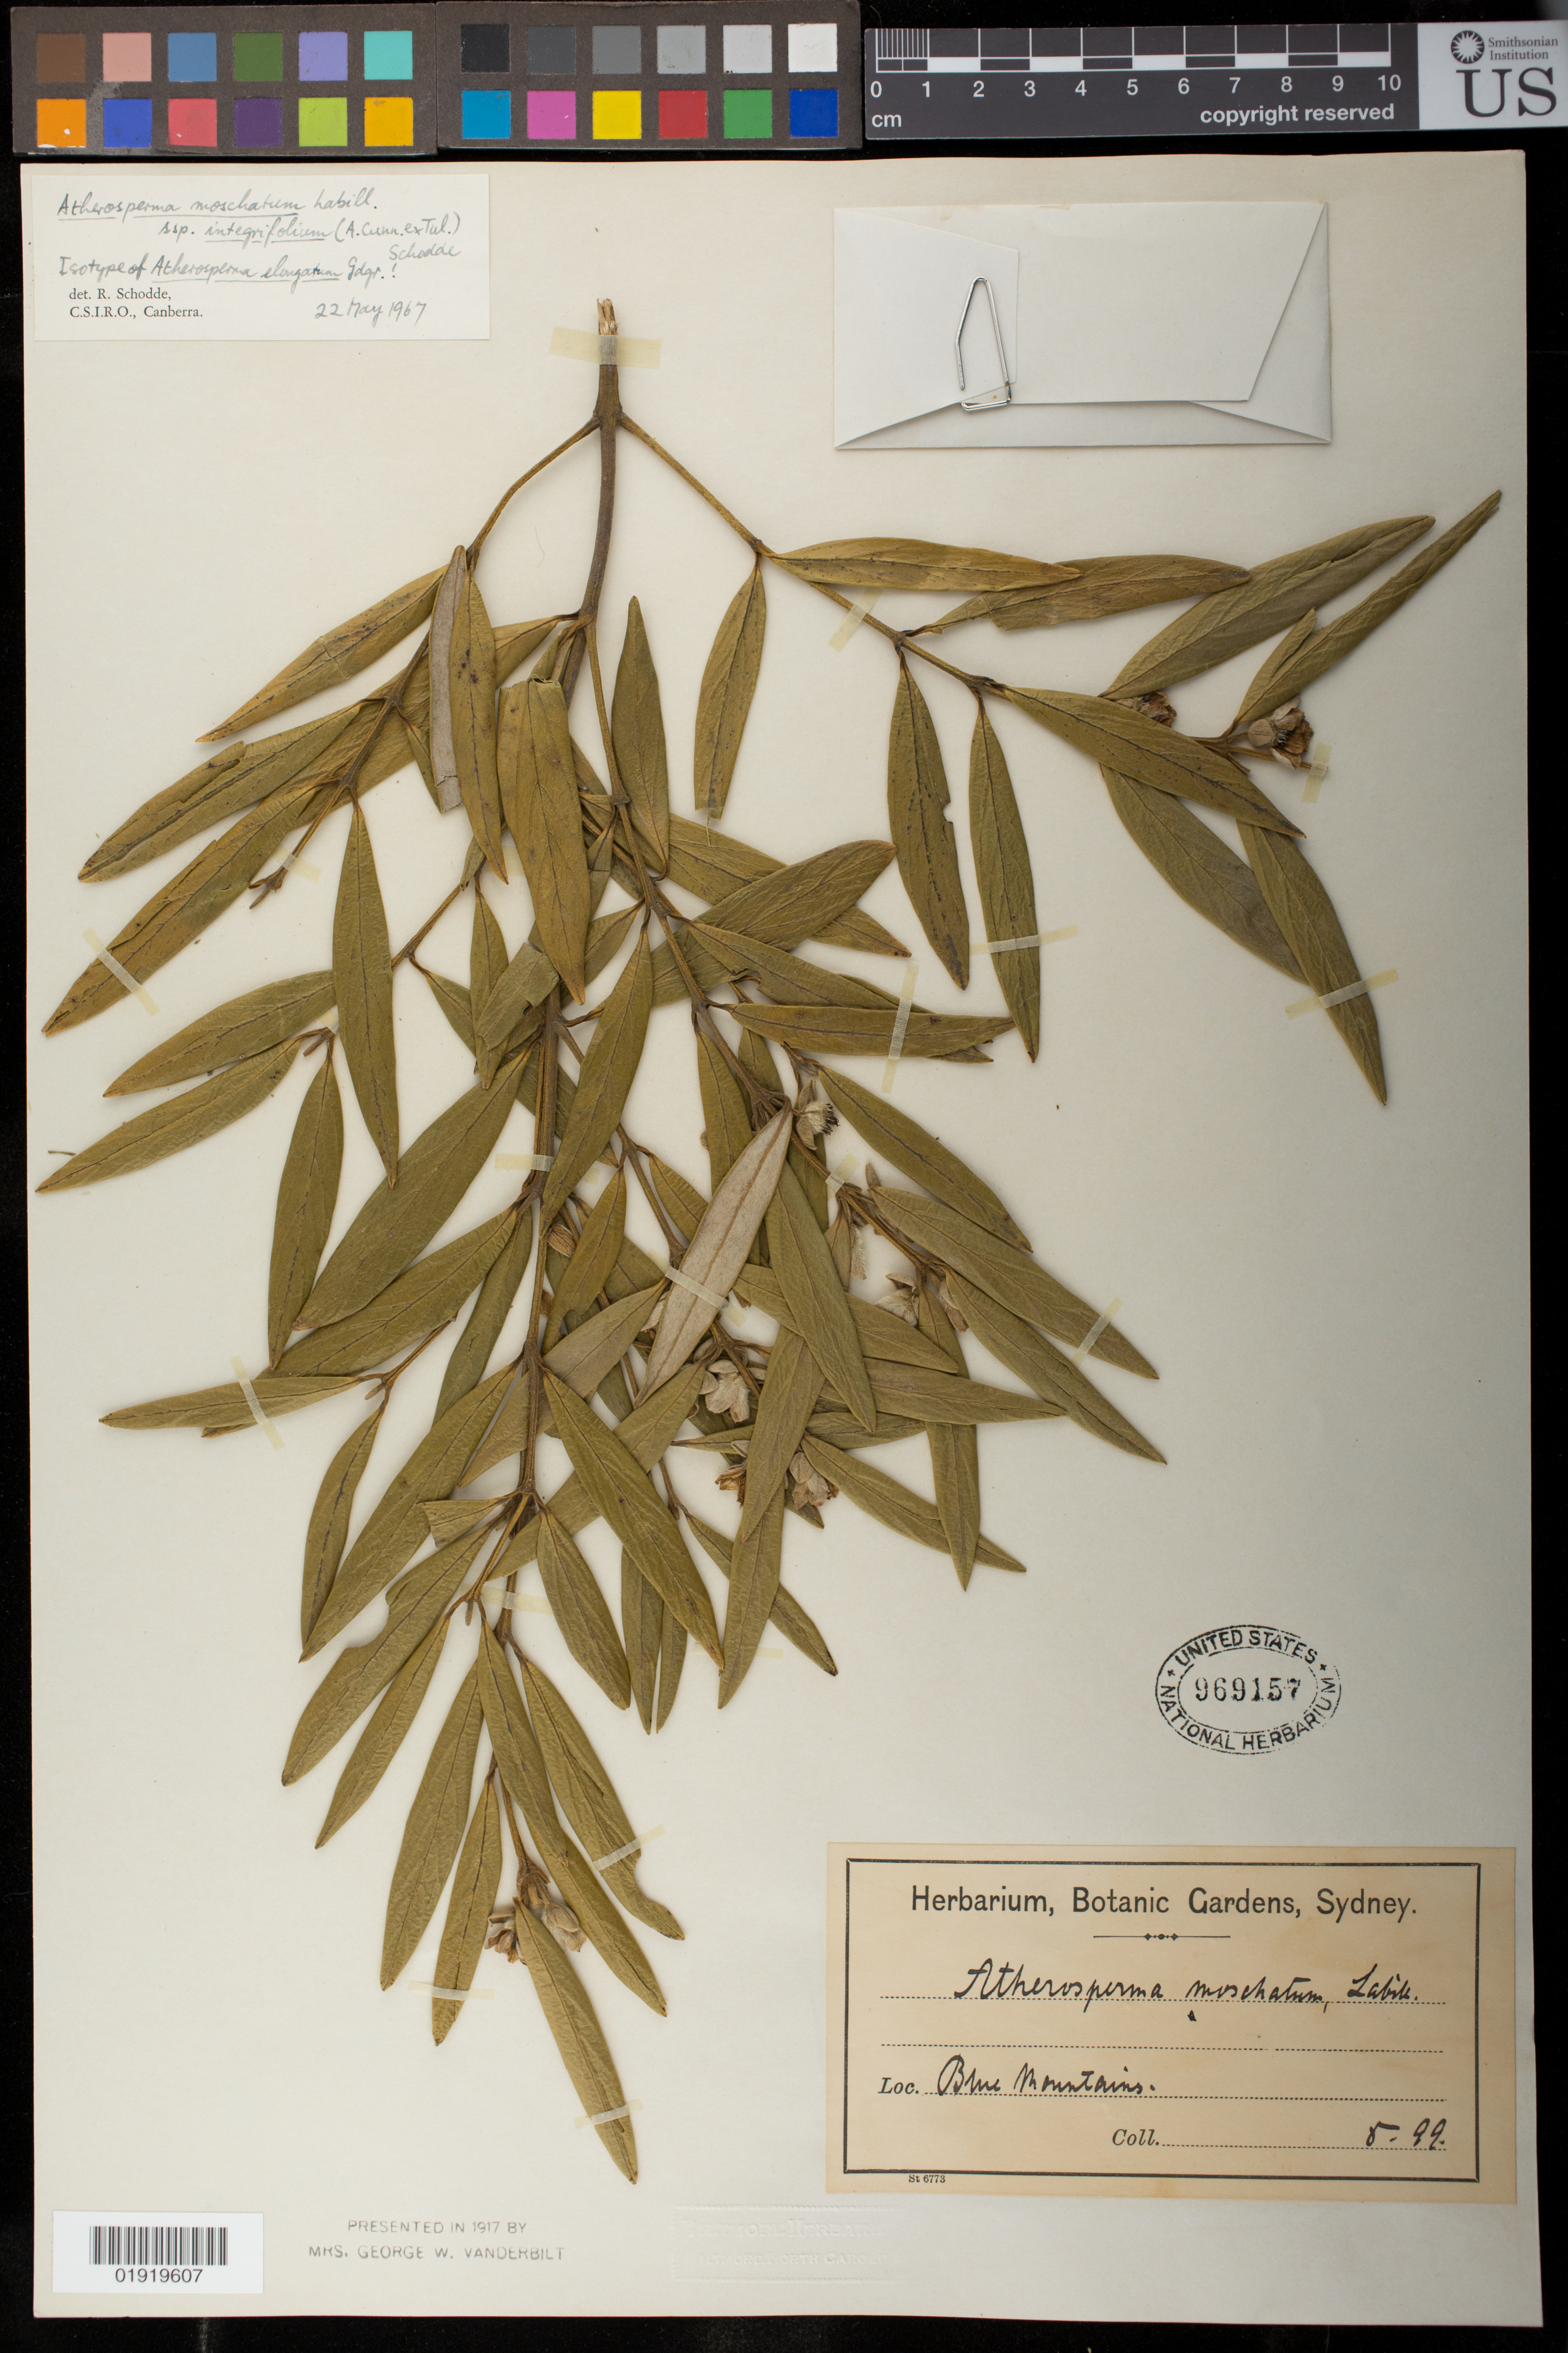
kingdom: Plantae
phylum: Tracheophyta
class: Magnoliopsida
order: Laurales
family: Atherospermataceae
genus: Atherosperma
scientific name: Atherosperma elongatum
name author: Gand.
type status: Isotype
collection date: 1899-08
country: Australia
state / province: New South Wales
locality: Blue Mountains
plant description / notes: Protologue (published in key), "Australia, ad Blue Mts (Maiden!)"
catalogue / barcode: US 969157